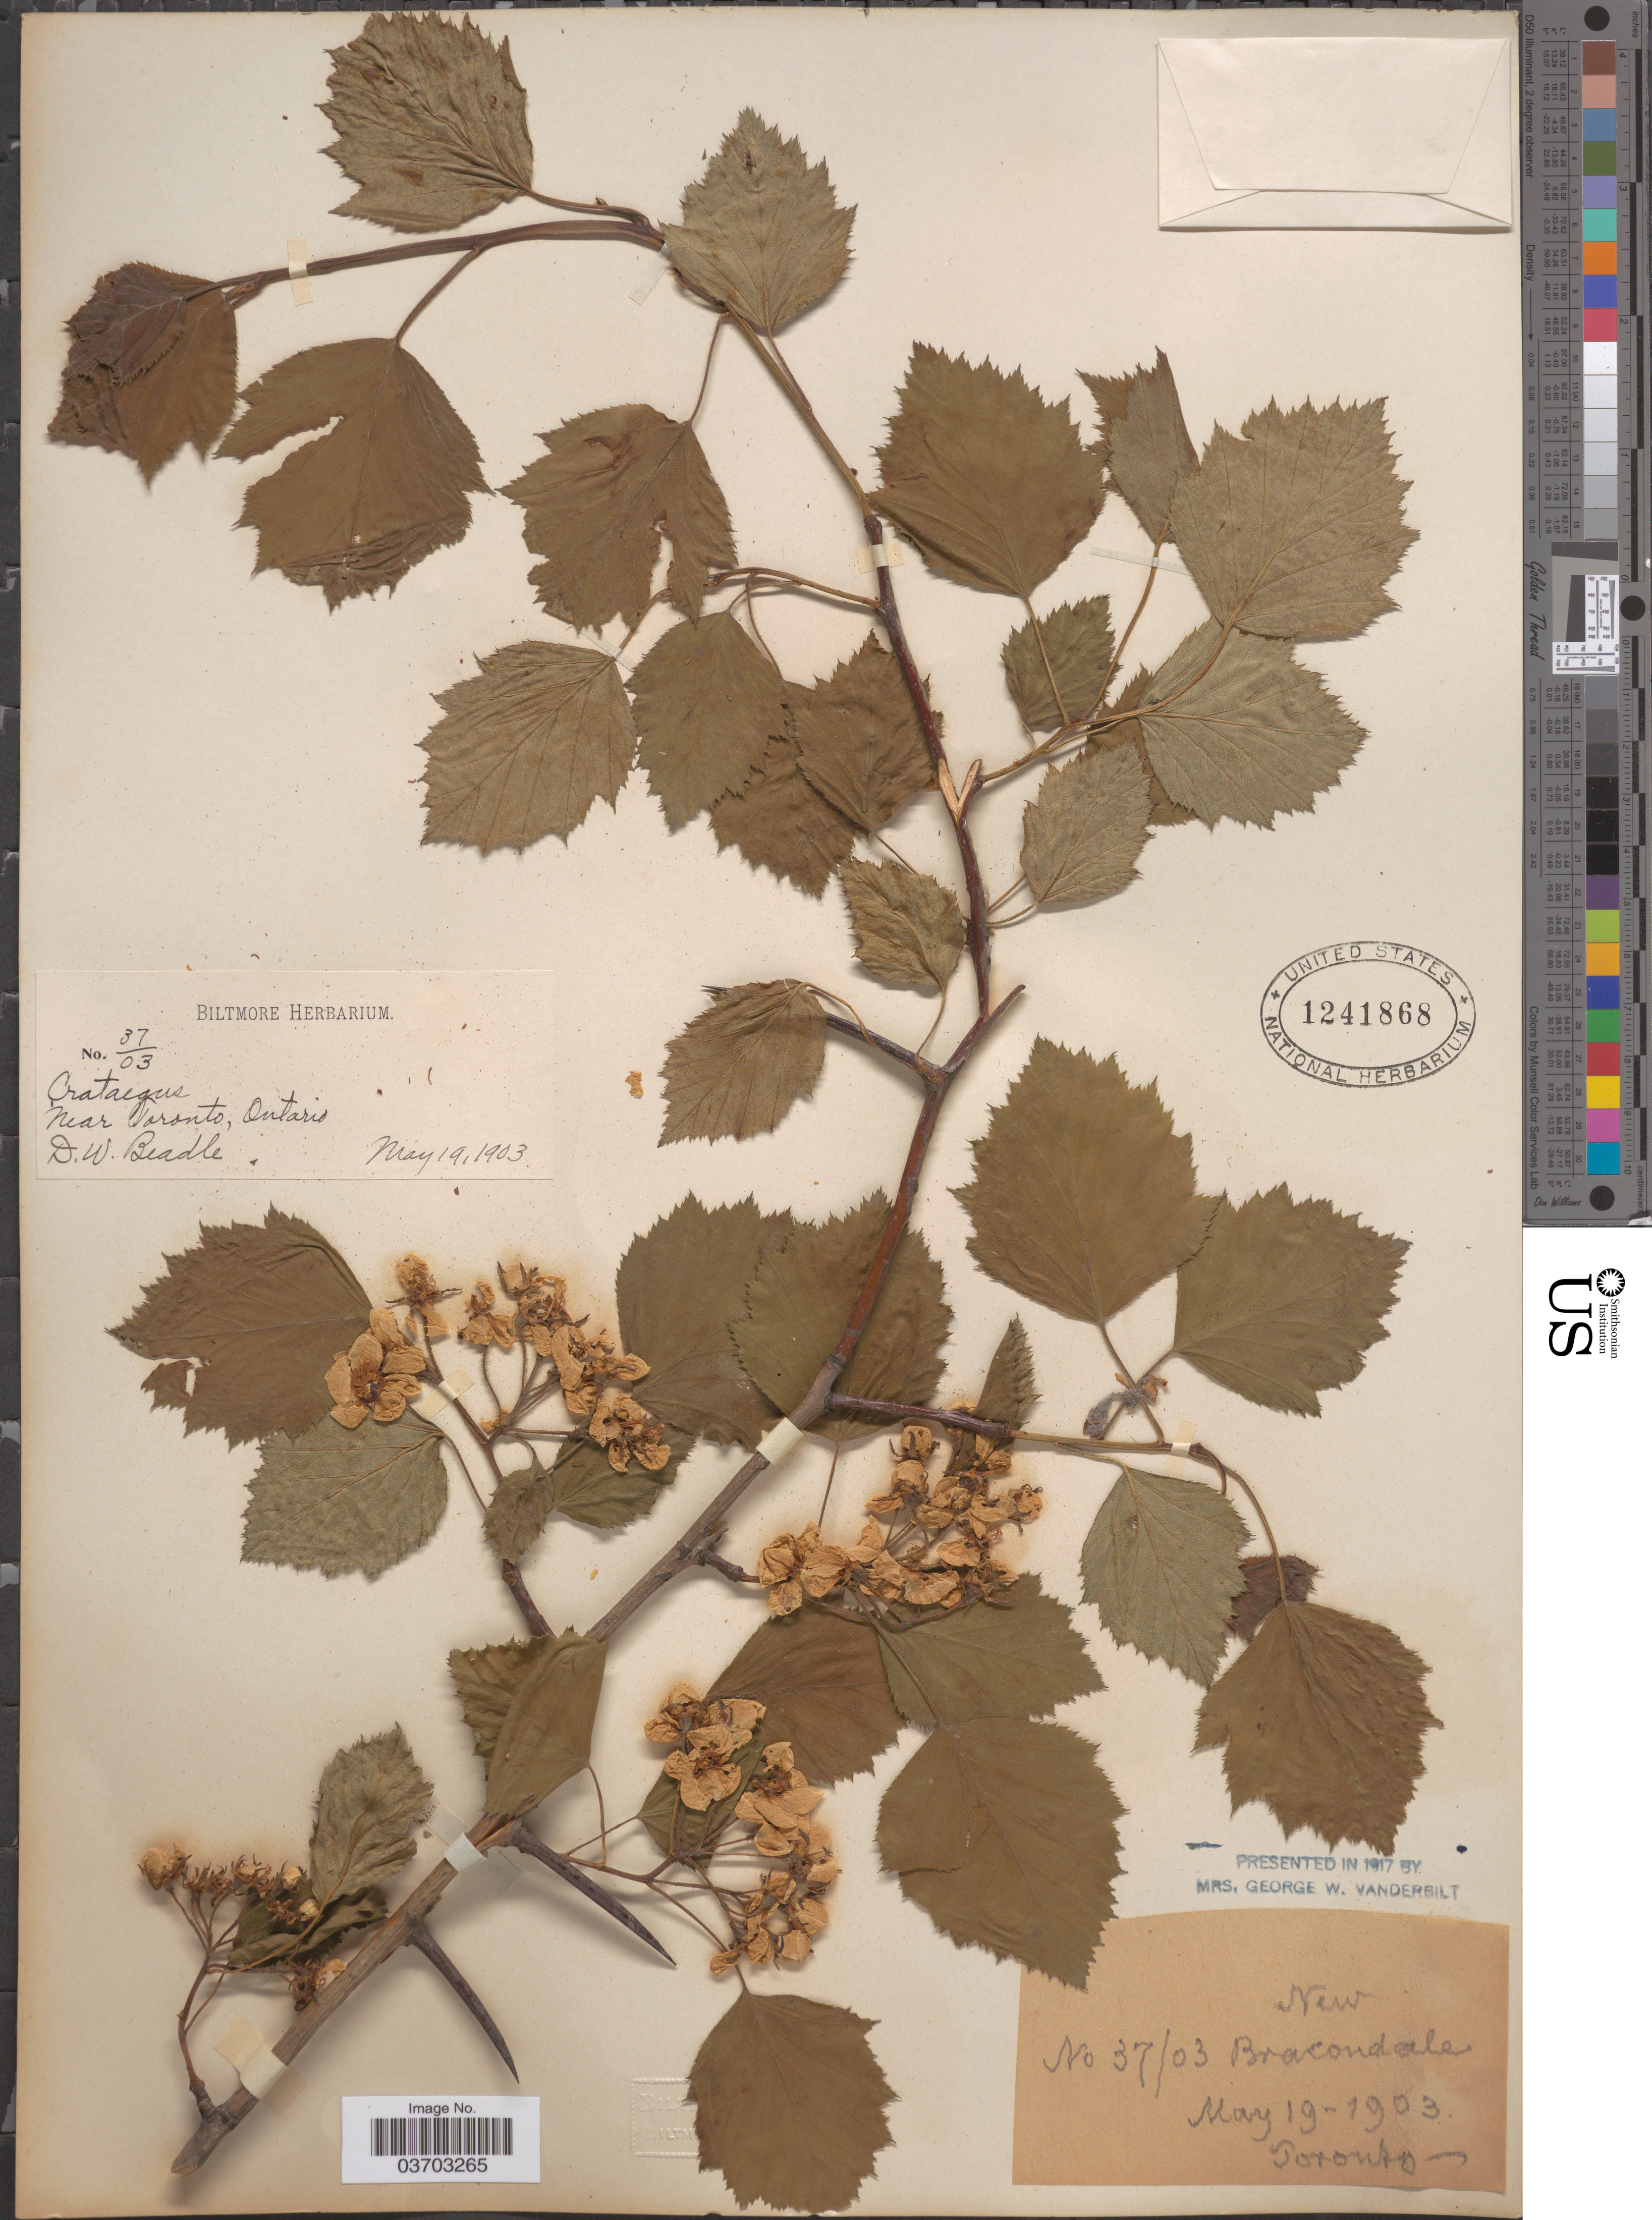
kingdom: Plantae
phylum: Tracheophyta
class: Magnoliopsida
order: Rosales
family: Rosaceae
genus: Crataegus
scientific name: Crataegus sp.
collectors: D. Beadle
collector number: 27/03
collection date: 1903-05-19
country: Canada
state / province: Ontario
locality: Near Toronto. Toronto.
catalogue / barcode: US 1241868